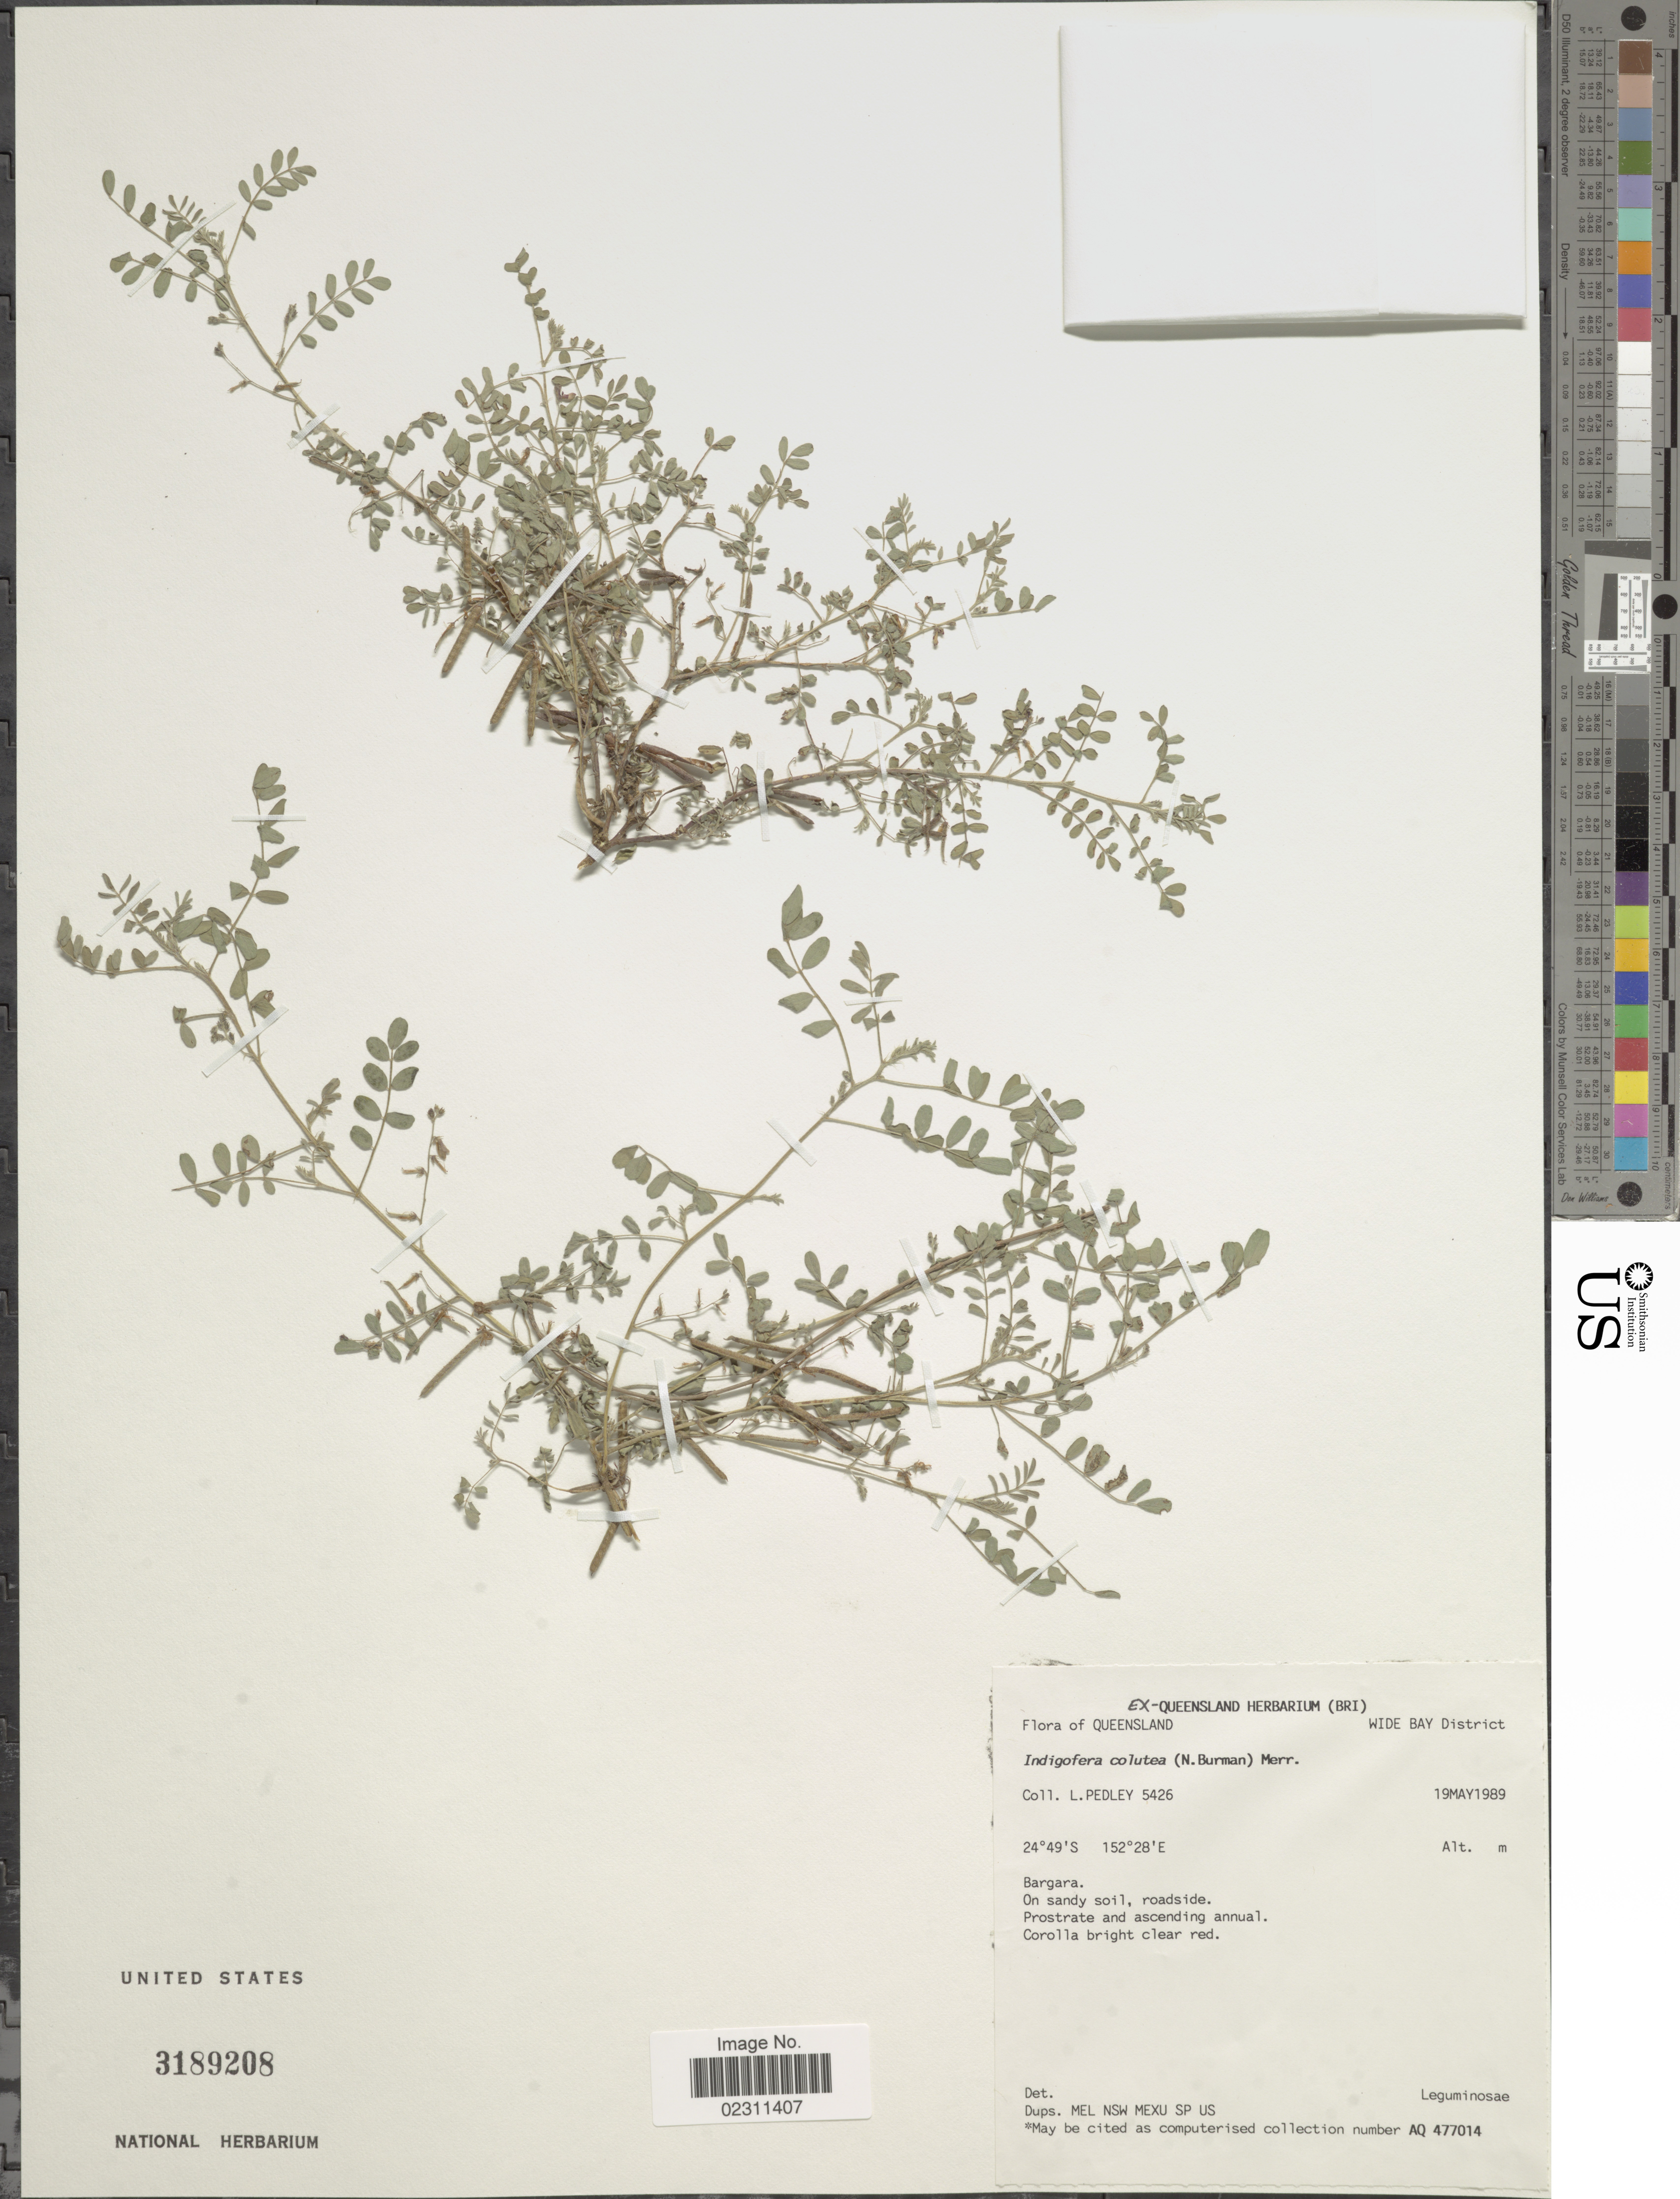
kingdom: Plantae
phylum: Tracheophyta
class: Magnoliopsida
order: Fabales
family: Fabaceae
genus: Indigofera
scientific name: Indigofera colutea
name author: (Burm. f.) Merr.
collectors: L. Pedley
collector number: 5426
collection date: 1989-05-19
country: Australia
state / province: Queensland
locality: Wide Bay District. Bargara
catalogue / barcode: US 3189208